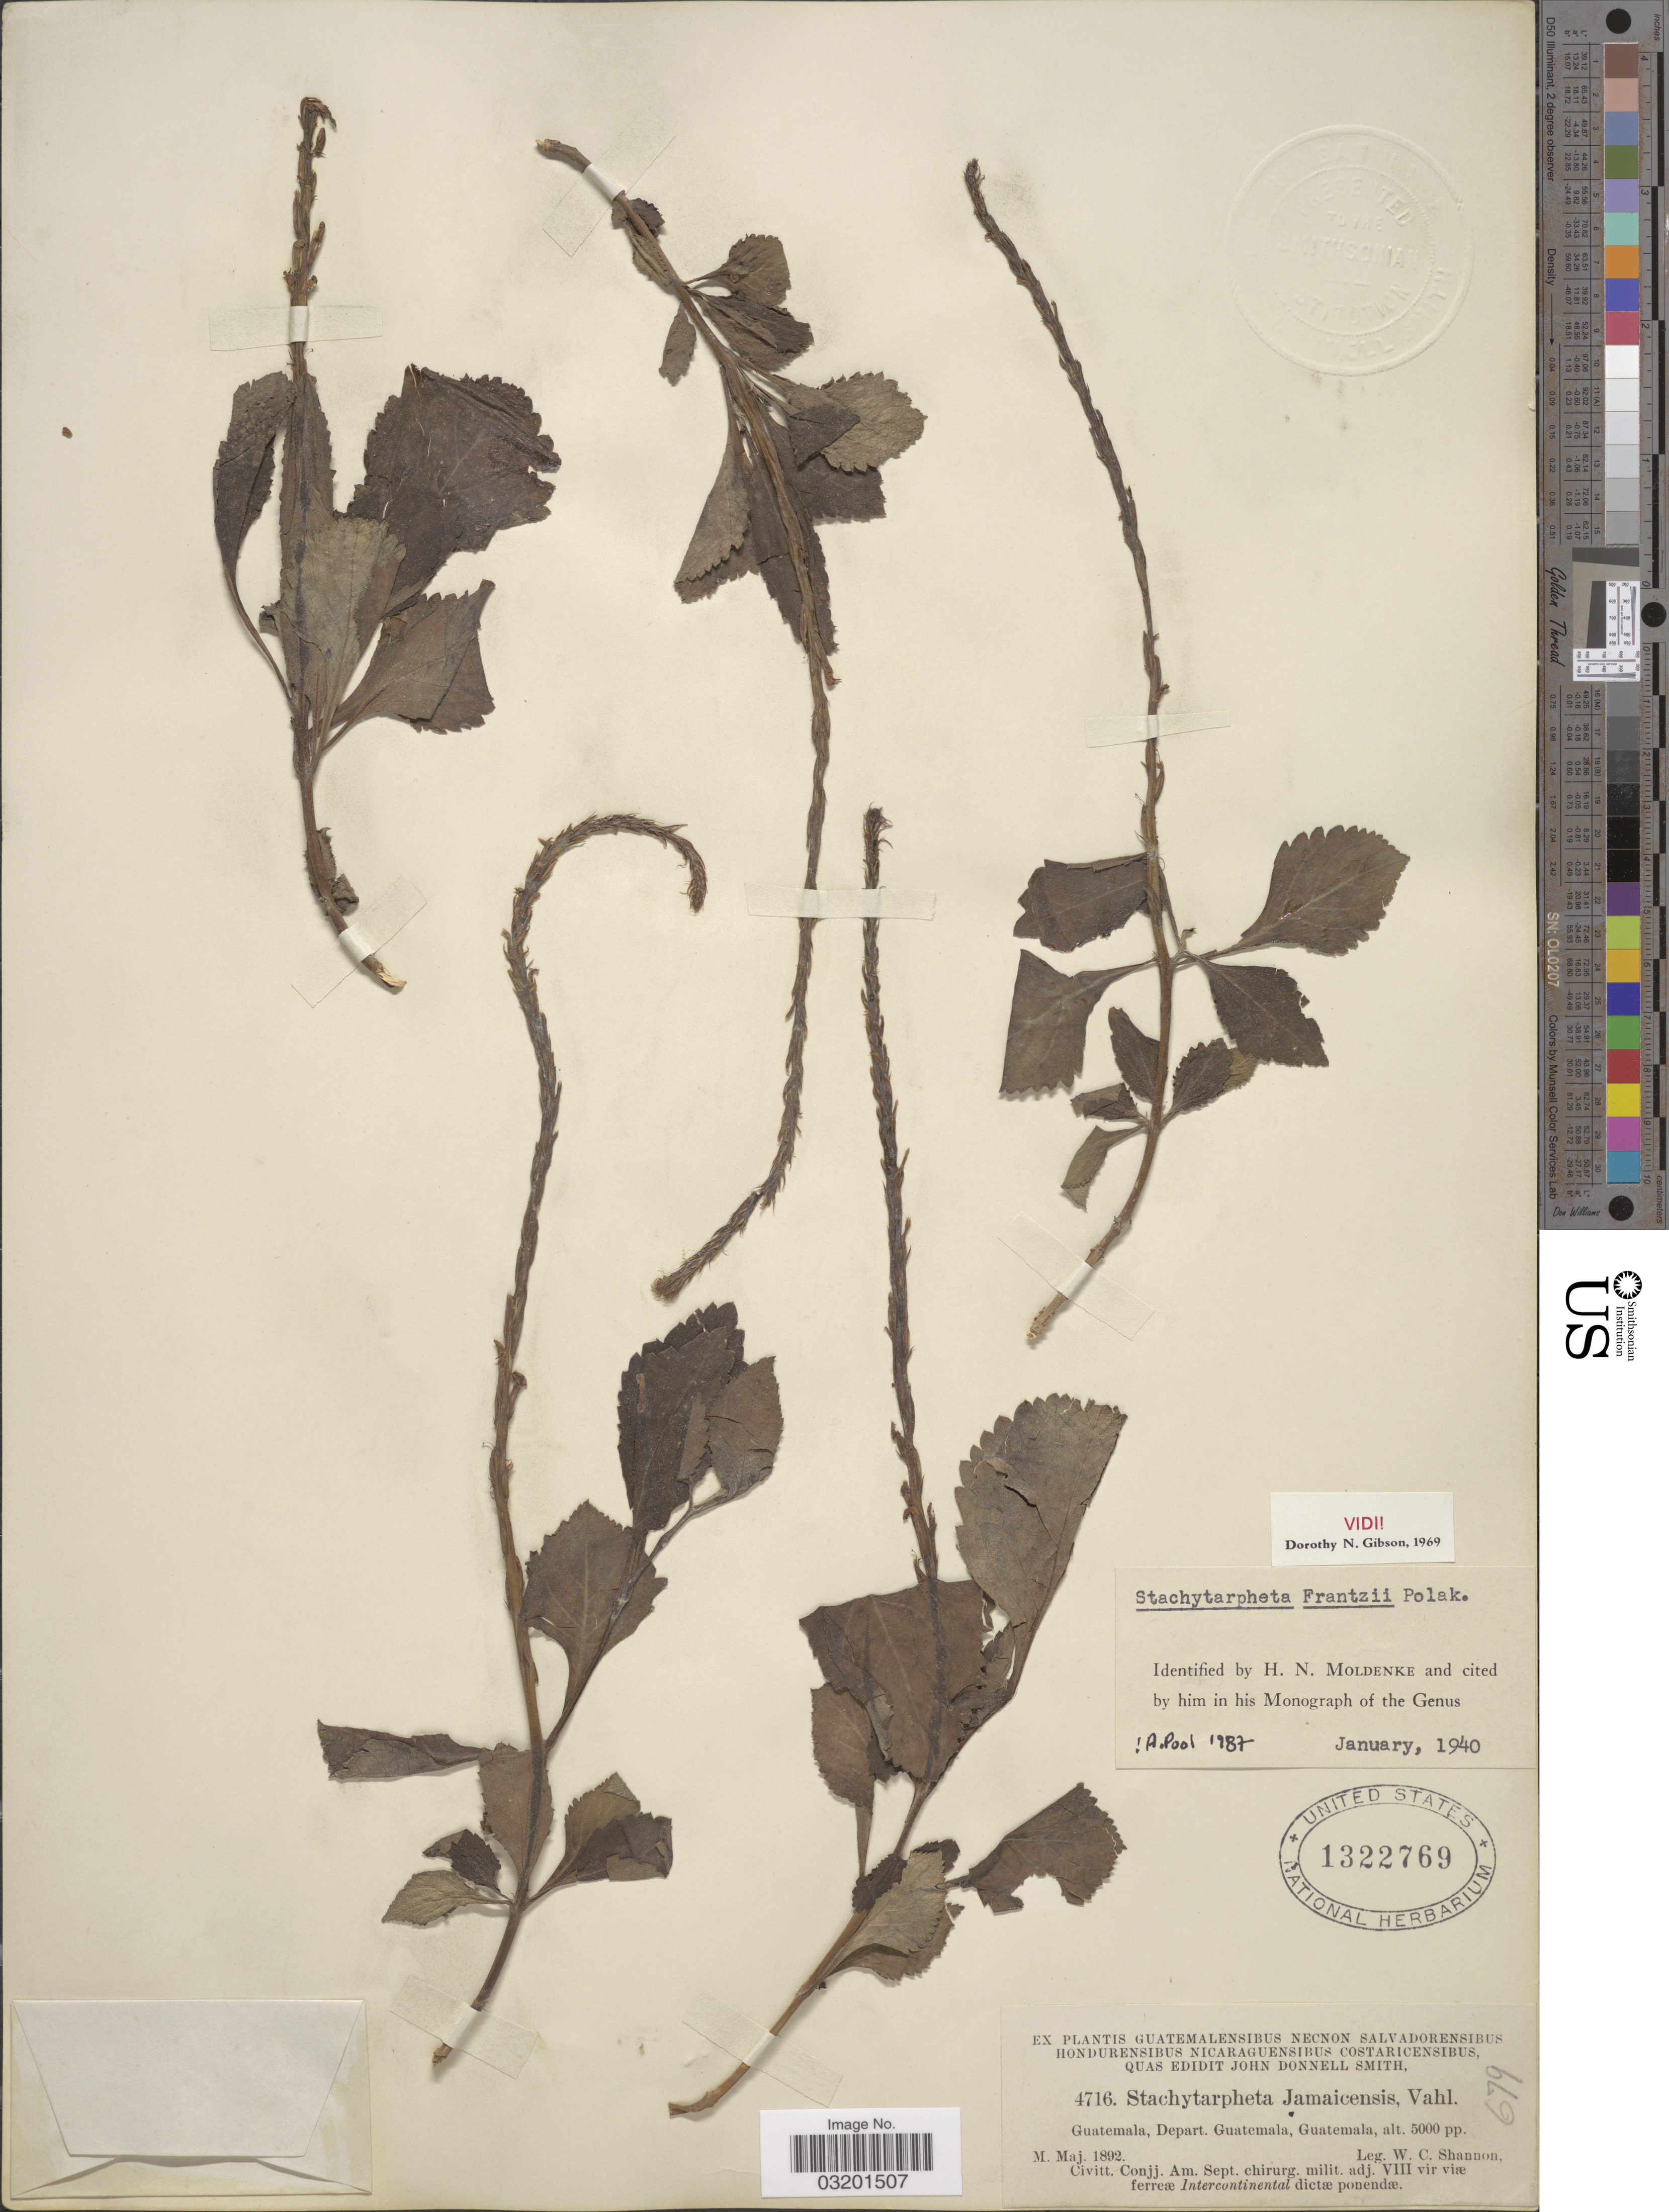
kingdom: Plantae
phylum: Tracheophyta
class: Magnoliopsida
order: Lamiales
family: Verbenaceae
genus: Stachytarpheta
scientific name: Stachytarpheta frantzii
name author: Pol.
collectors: W. C. Shannon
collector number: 4716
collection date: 1892-05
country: Guatemala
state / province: Guatemala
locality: Depart. Guatemala.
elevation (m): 1524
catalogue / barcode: US 1322769